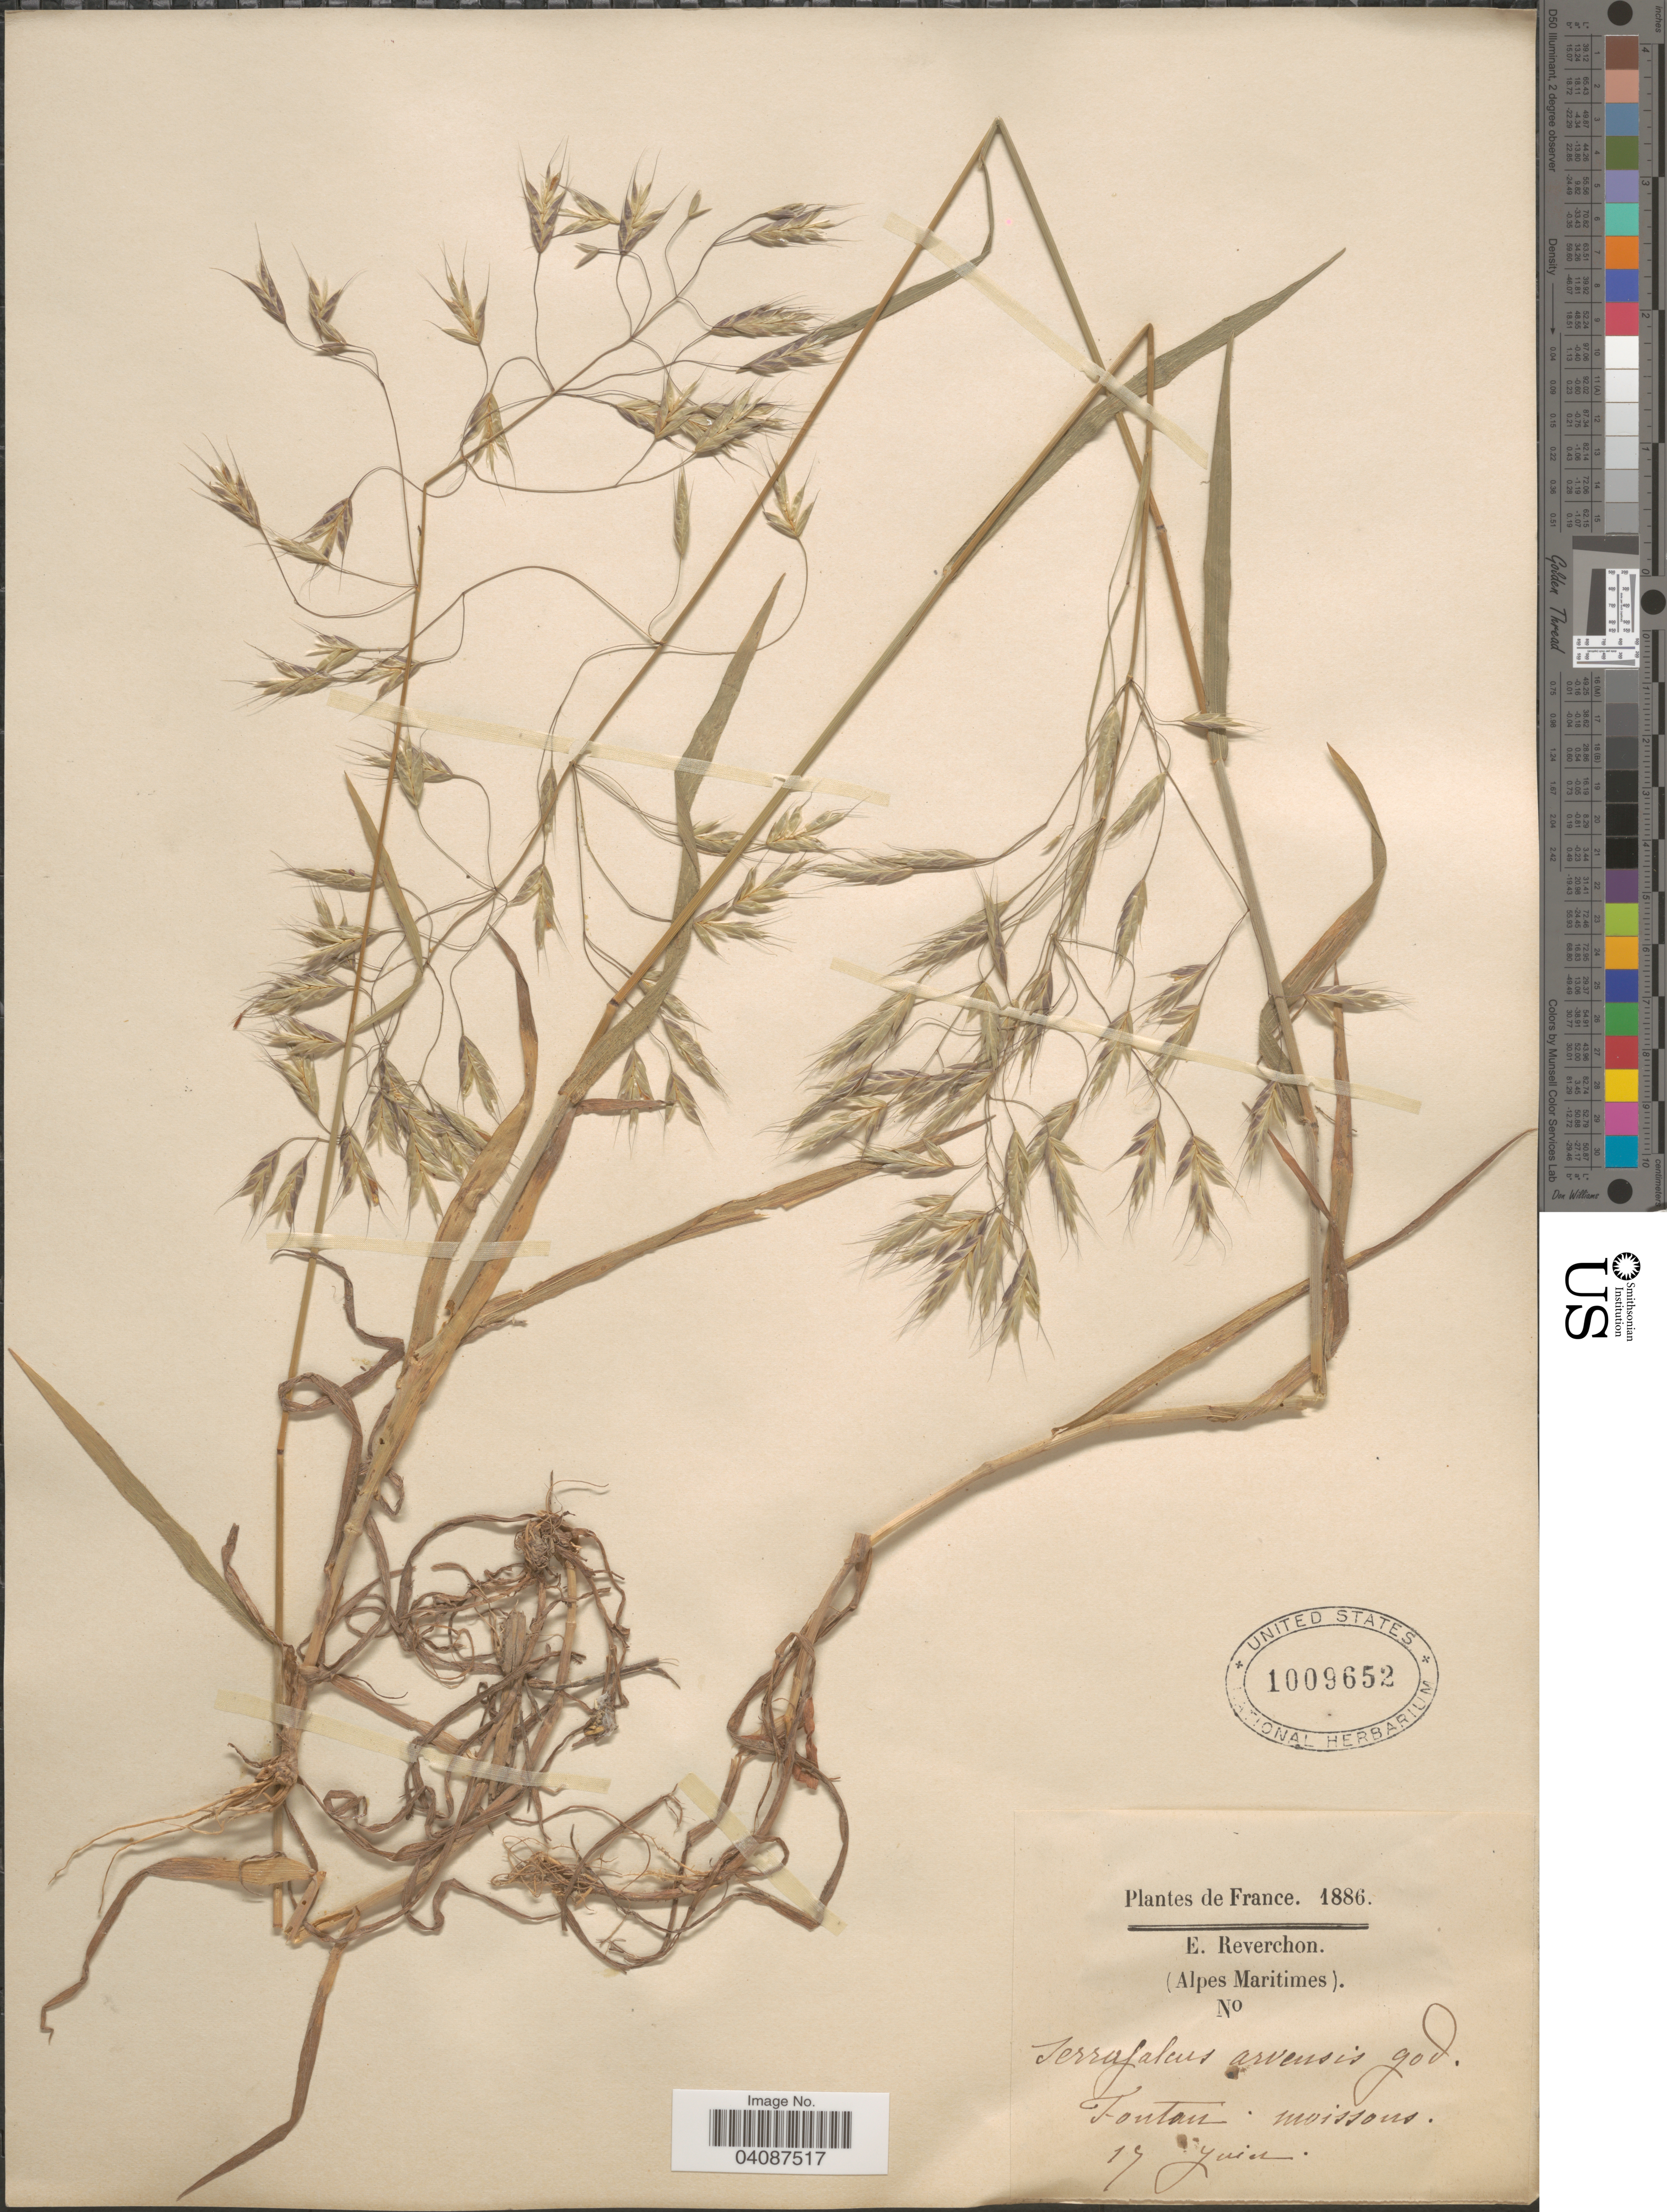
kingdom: Plantae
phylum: Tracheophyta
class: Liliopsida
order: Poales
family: Poaceae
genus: Bromus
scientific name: Bromus arvensis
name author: L.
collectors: E. Reverchon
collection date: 1886-06-17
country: France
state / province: Provence-Alpes-Côte d'Azur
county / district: Alpes-Maritimes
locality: (Alpes Maritimes). Fontan [interpreted] moissons.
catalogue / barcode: US 1009652